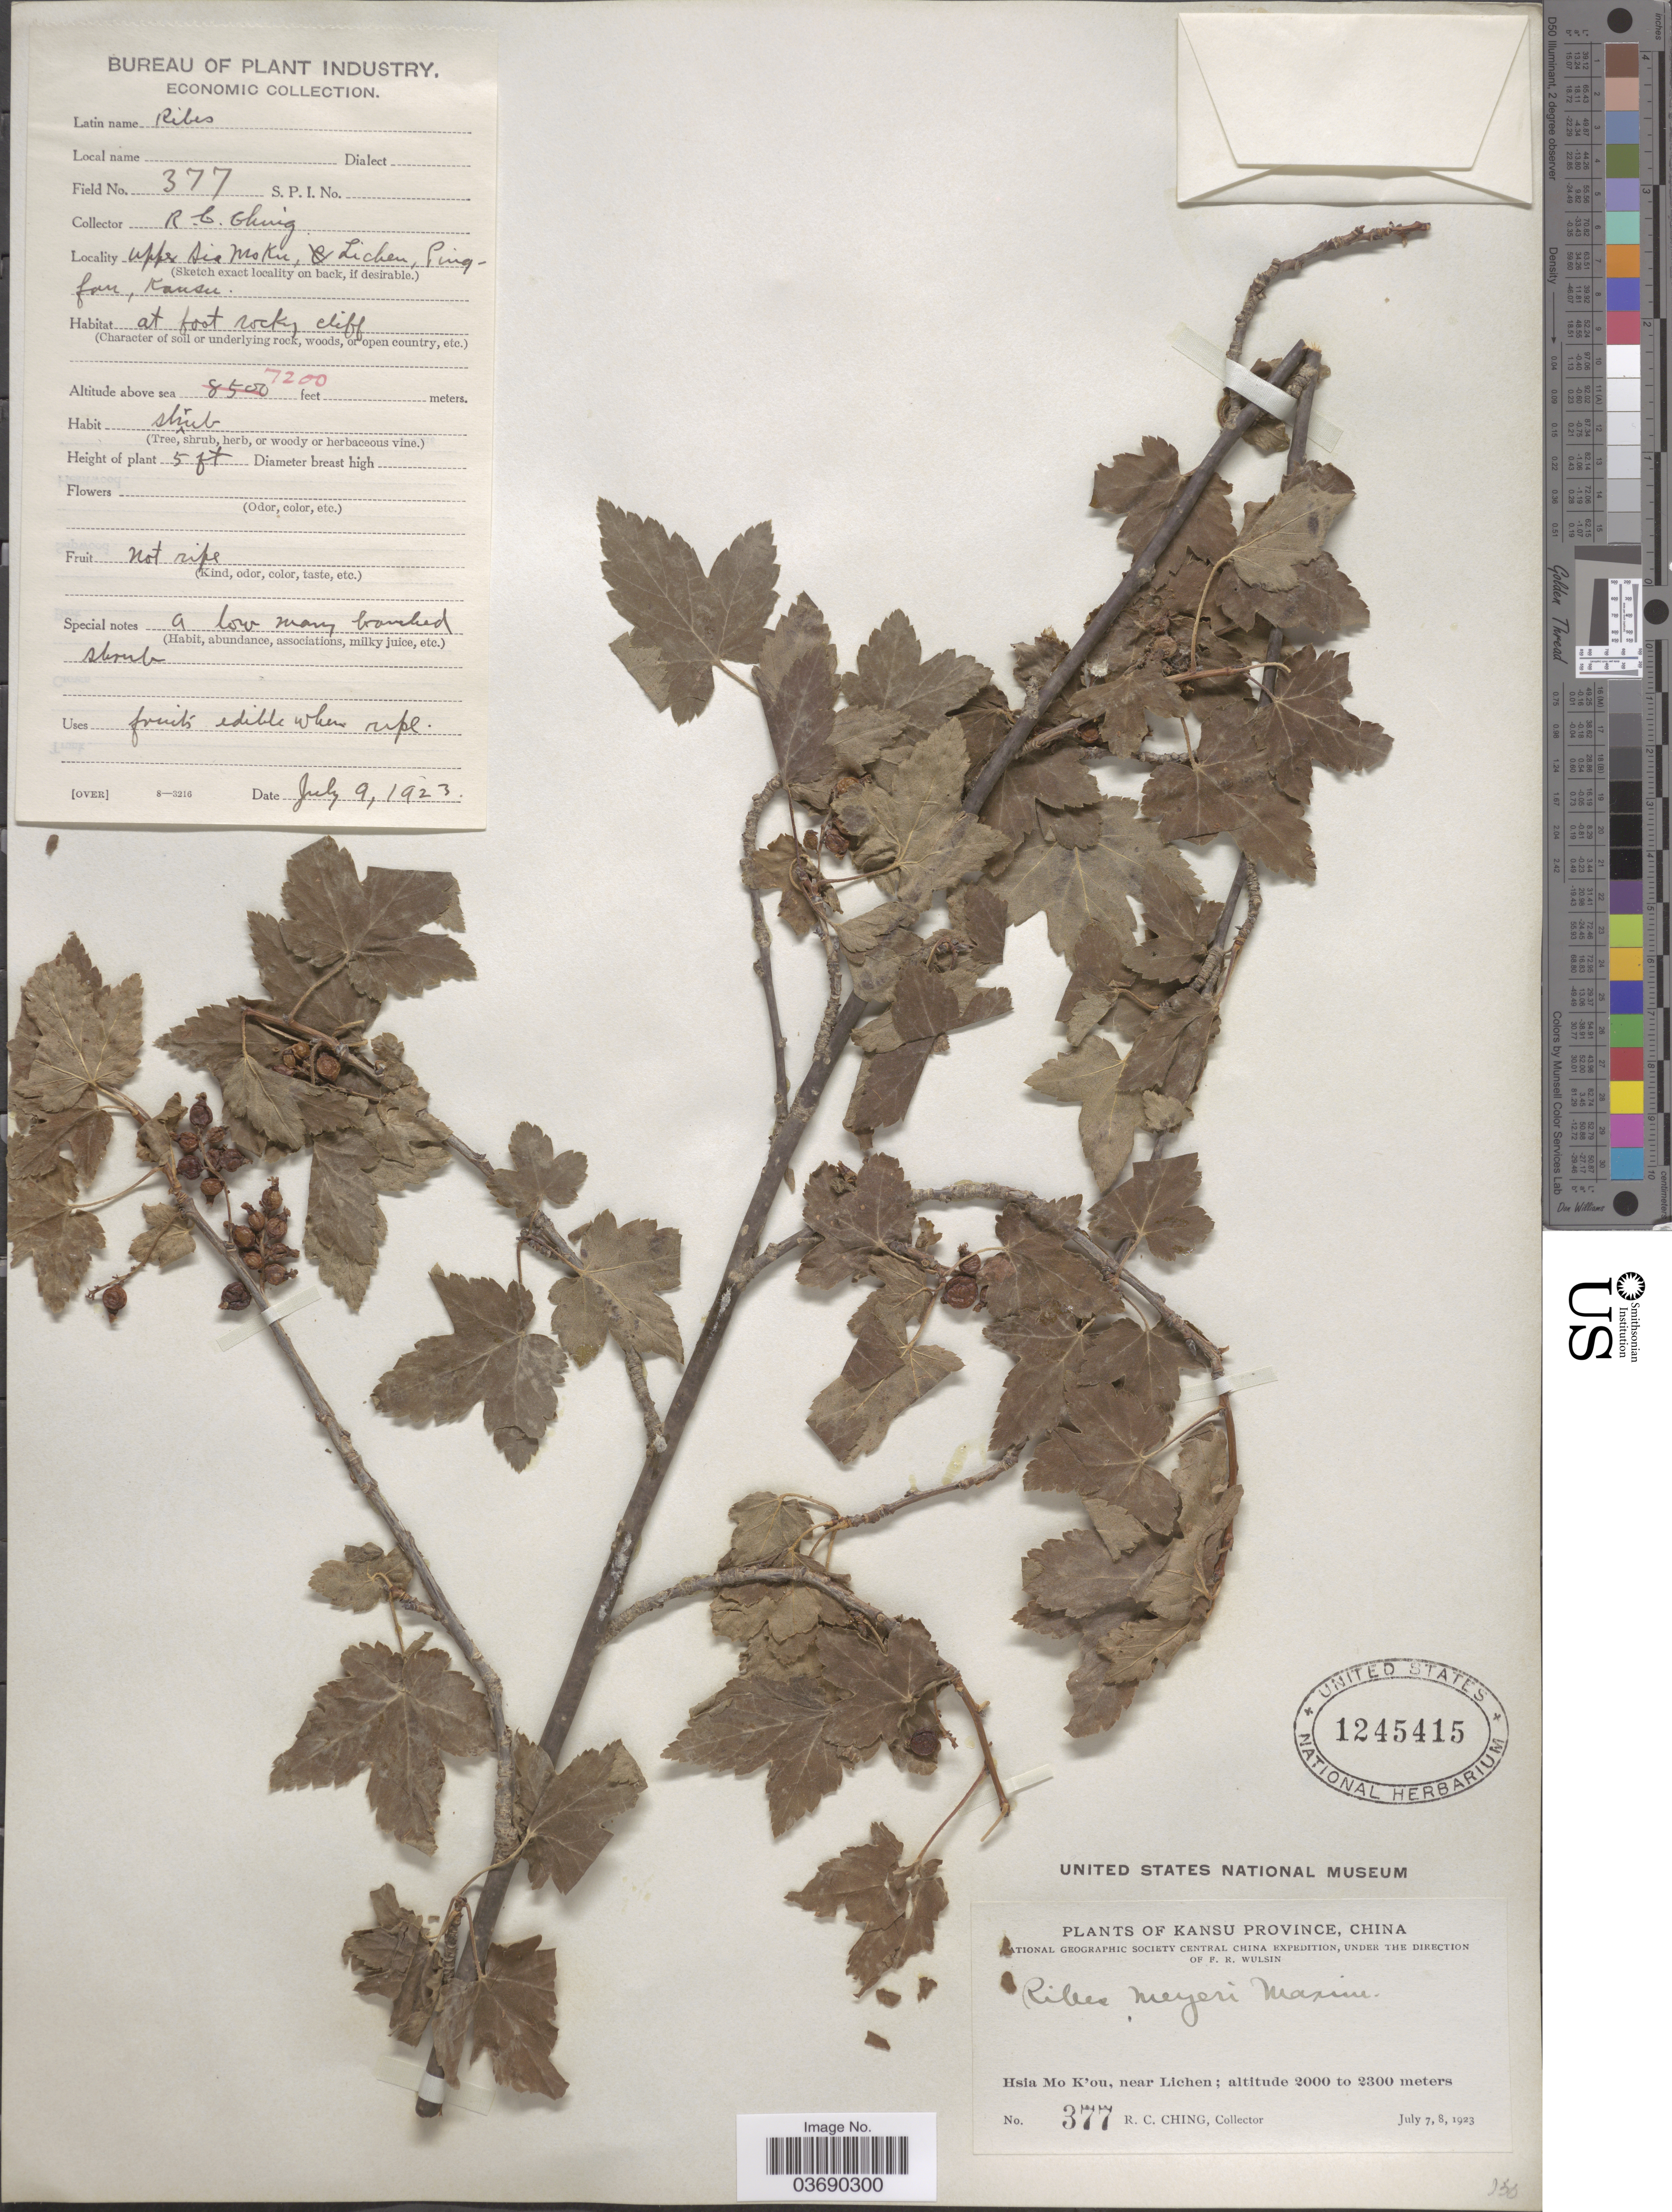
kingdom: Plantae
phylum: Tracheophyta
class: Magnoliopsida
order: Saxifragales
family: Grossulariaceae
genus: Ribes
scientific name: Ribes meyeri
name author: Maxim.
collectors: R. C. Ching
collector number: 377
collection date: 1923-07-09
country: China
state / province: Gansu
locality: Upper Sia MoKu, Pingfan. Kansu Province. Hsia Mo K'ou, near Lichen.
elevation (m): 2195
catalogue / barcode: US 1245415